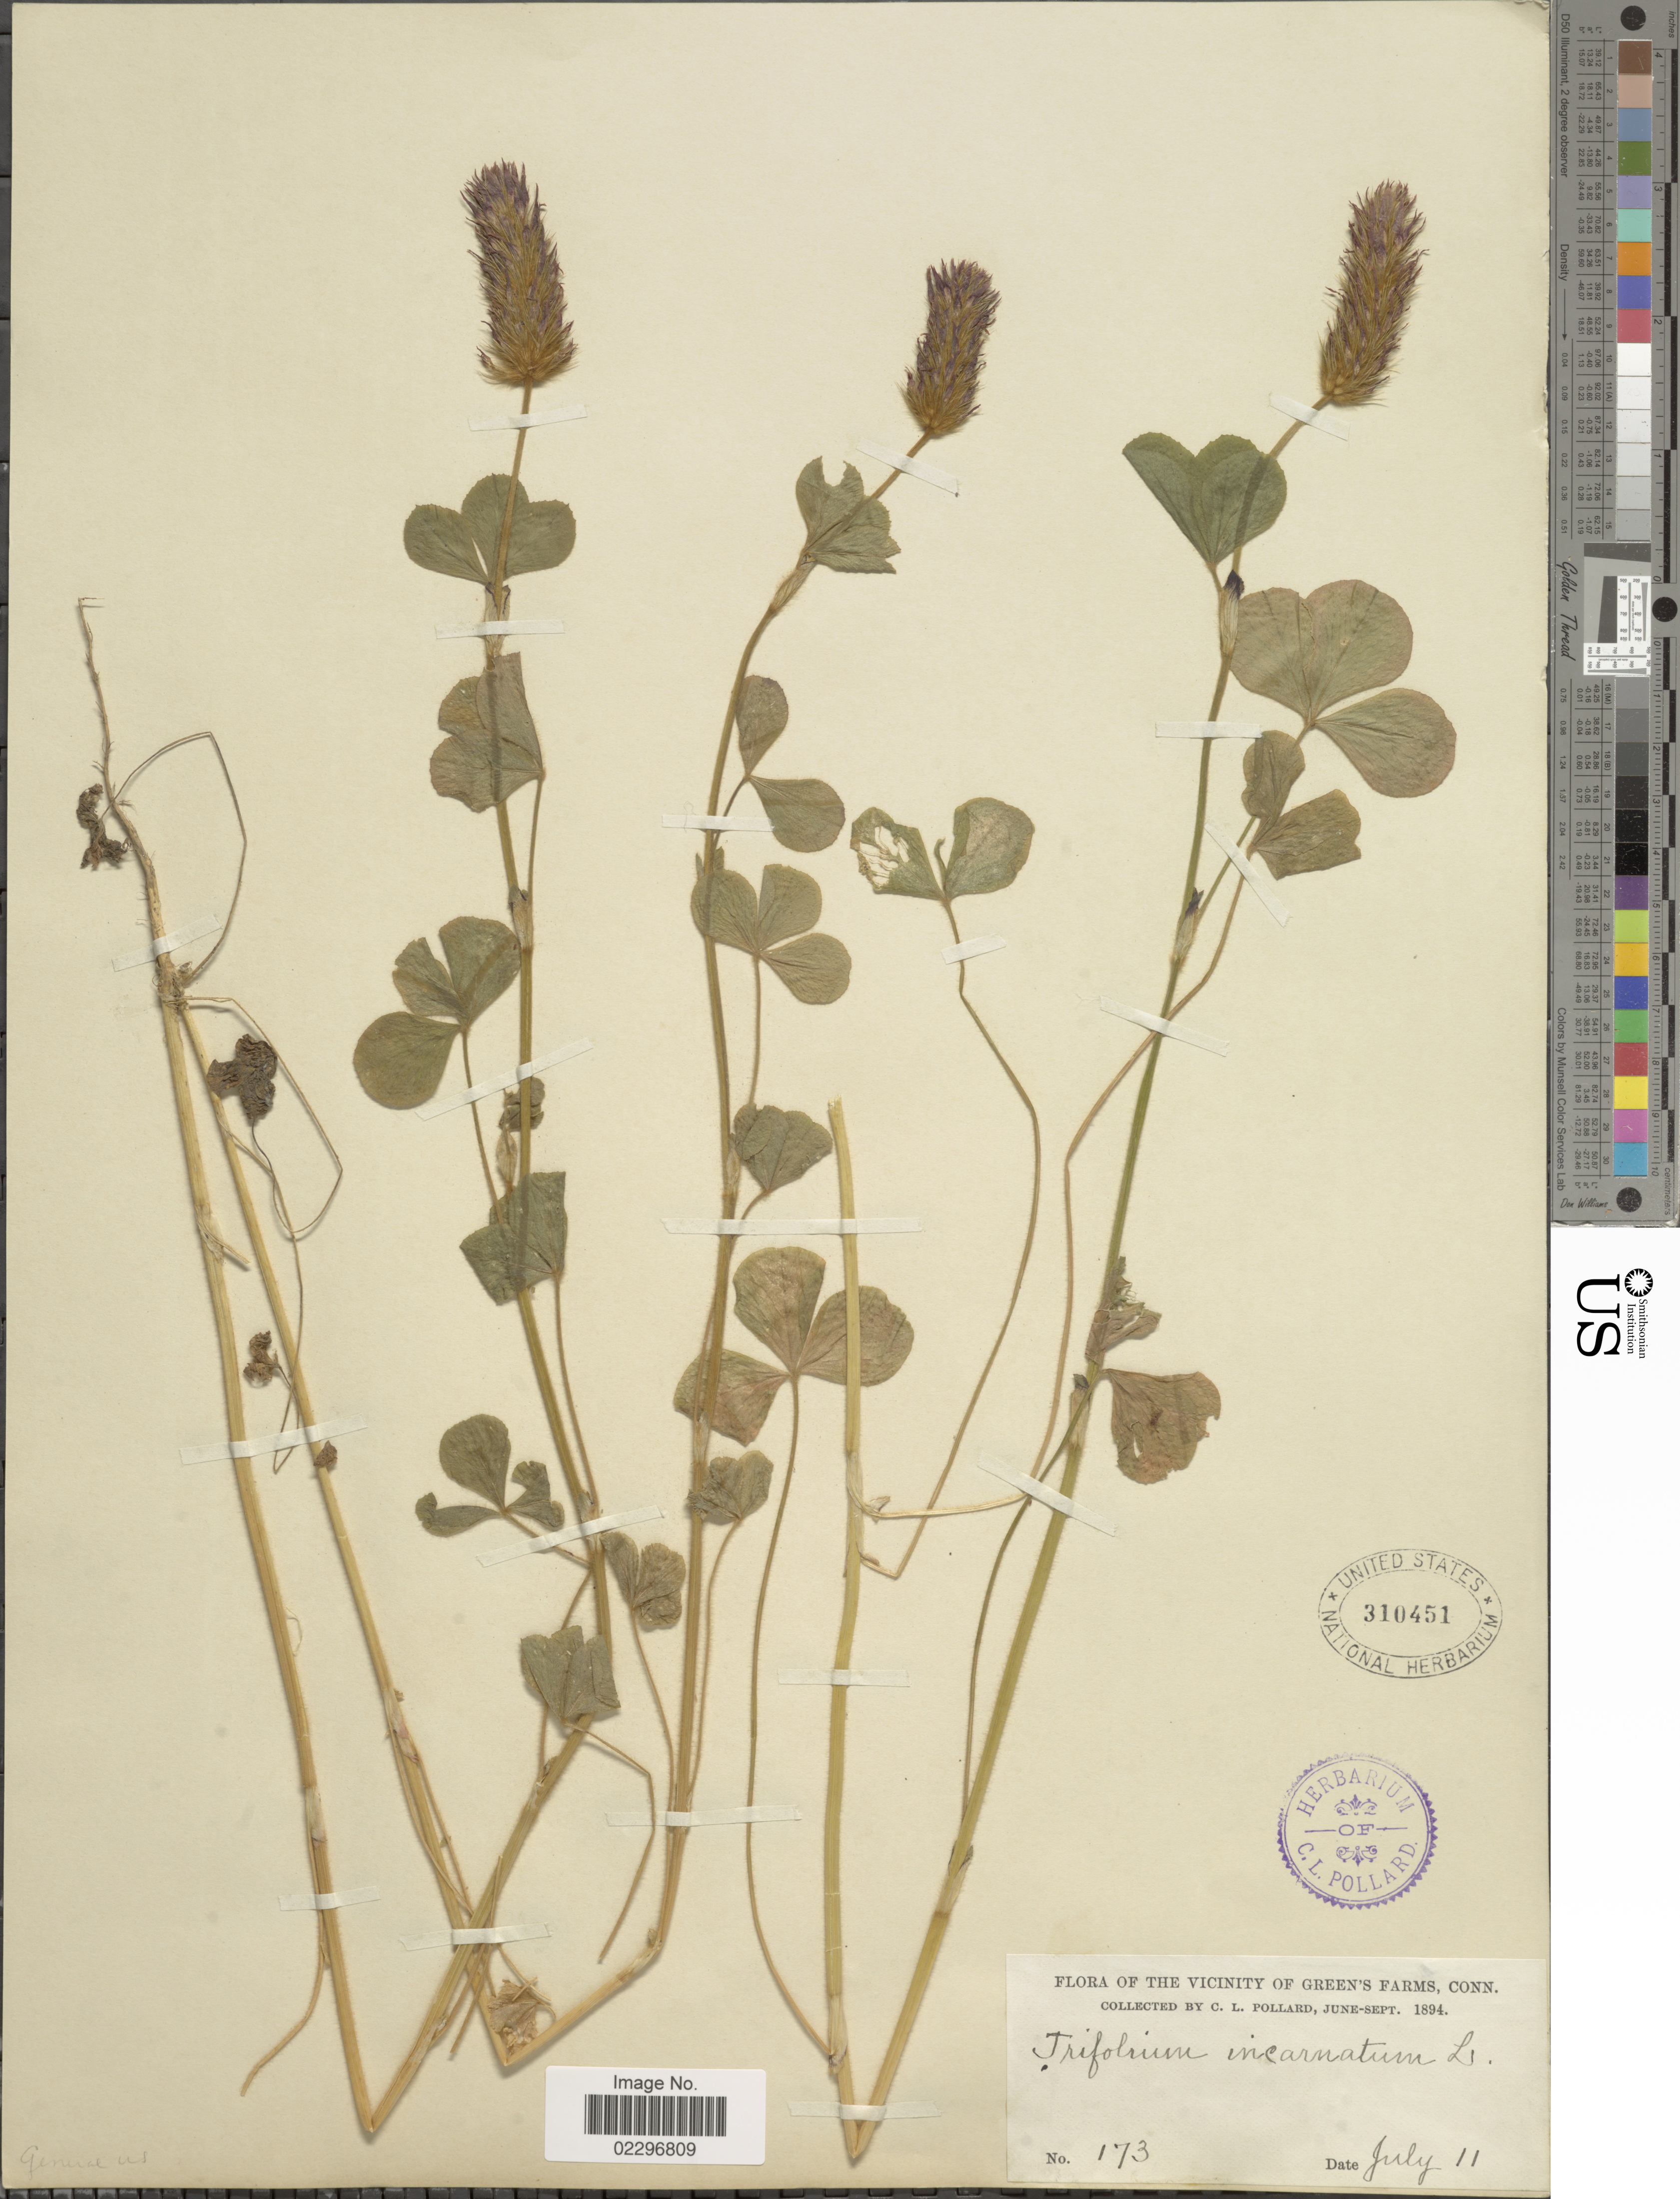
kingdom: Plantae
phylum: Tracheophyta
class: Magnoliopsida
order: Fabales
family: Fabaceae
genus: Trifolium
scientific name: Trifolium incarnatum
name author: L.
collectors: C. L. Pollard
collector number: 173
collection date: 1894-07-11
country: United States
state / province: Connecticut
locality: The Vicinity of Green's Farms, Conn.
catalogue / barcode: US 310451